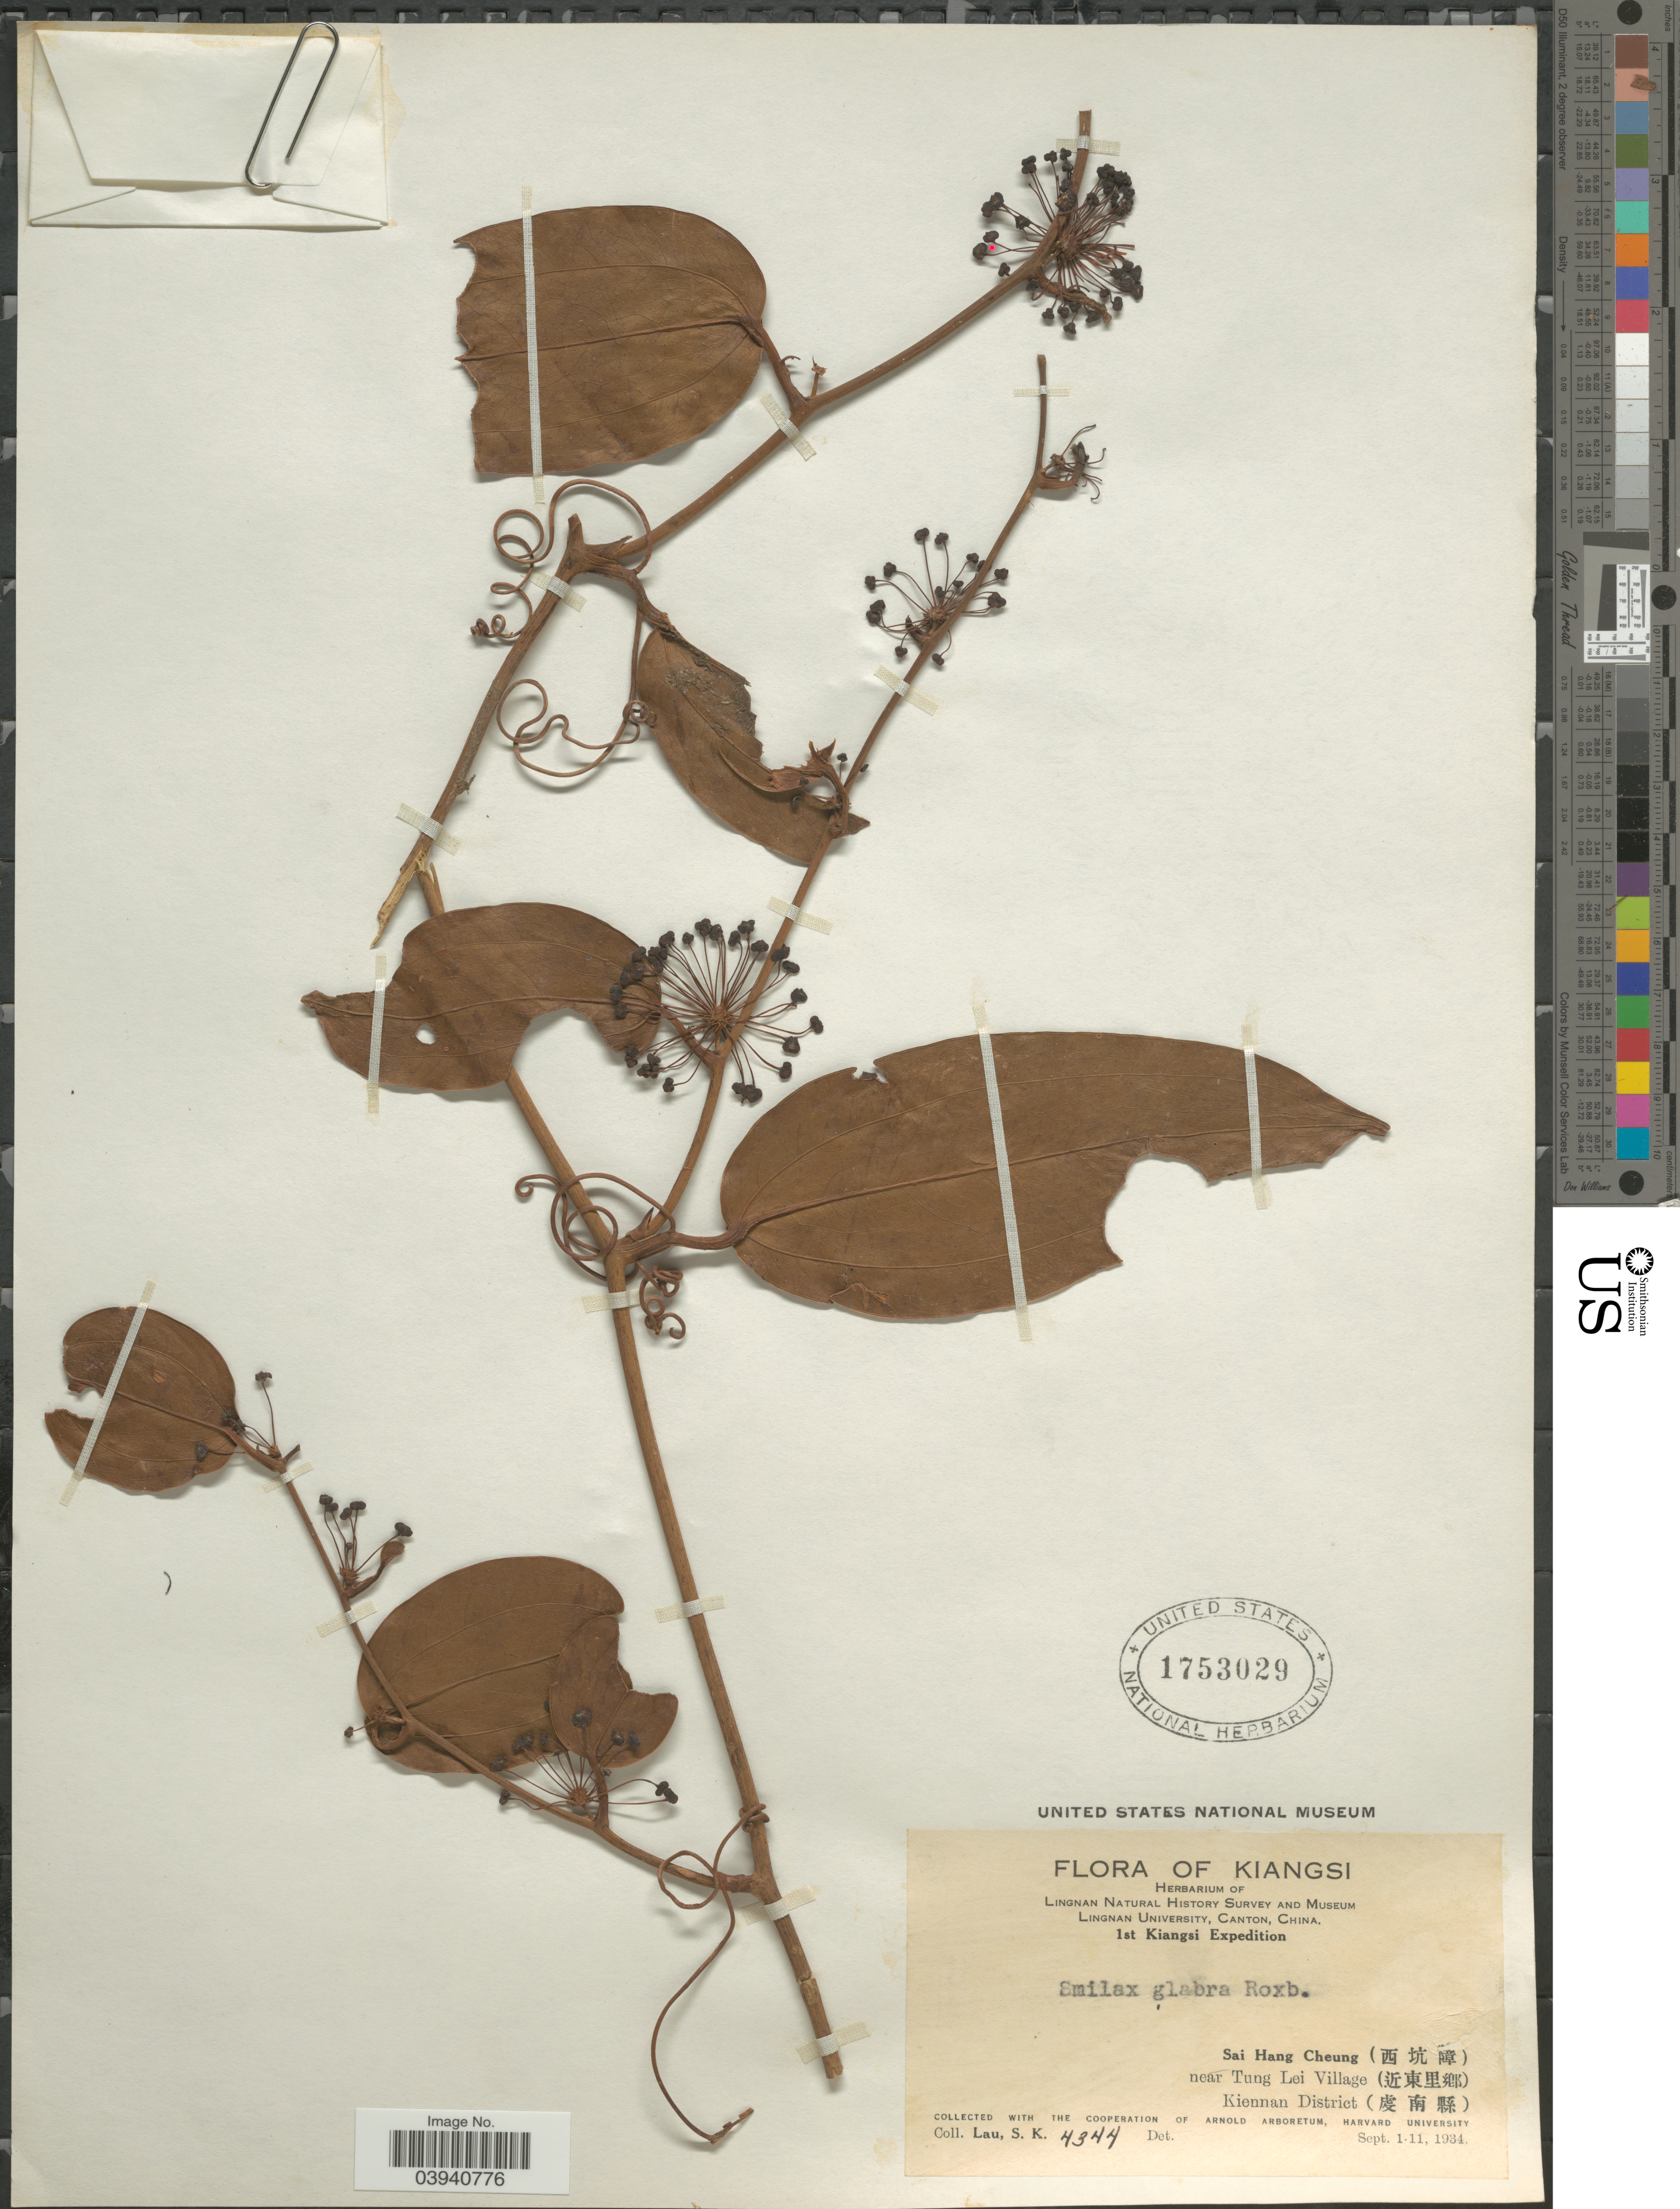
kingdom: Plantae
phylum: Tracheophyta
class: Liliopsida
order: Liliales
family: Smilacaceae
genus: Smilax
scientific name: Smilax glabra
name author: Roxb.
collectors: S. K. Lau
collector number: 4344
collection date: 1934-09-01/1934-09-11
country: China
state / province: Jiangxi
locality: Kiangsi. Sai Hang Cheung (X) near Tung Lei Village (X) Kiennan District (X).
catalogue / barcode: US 1753029